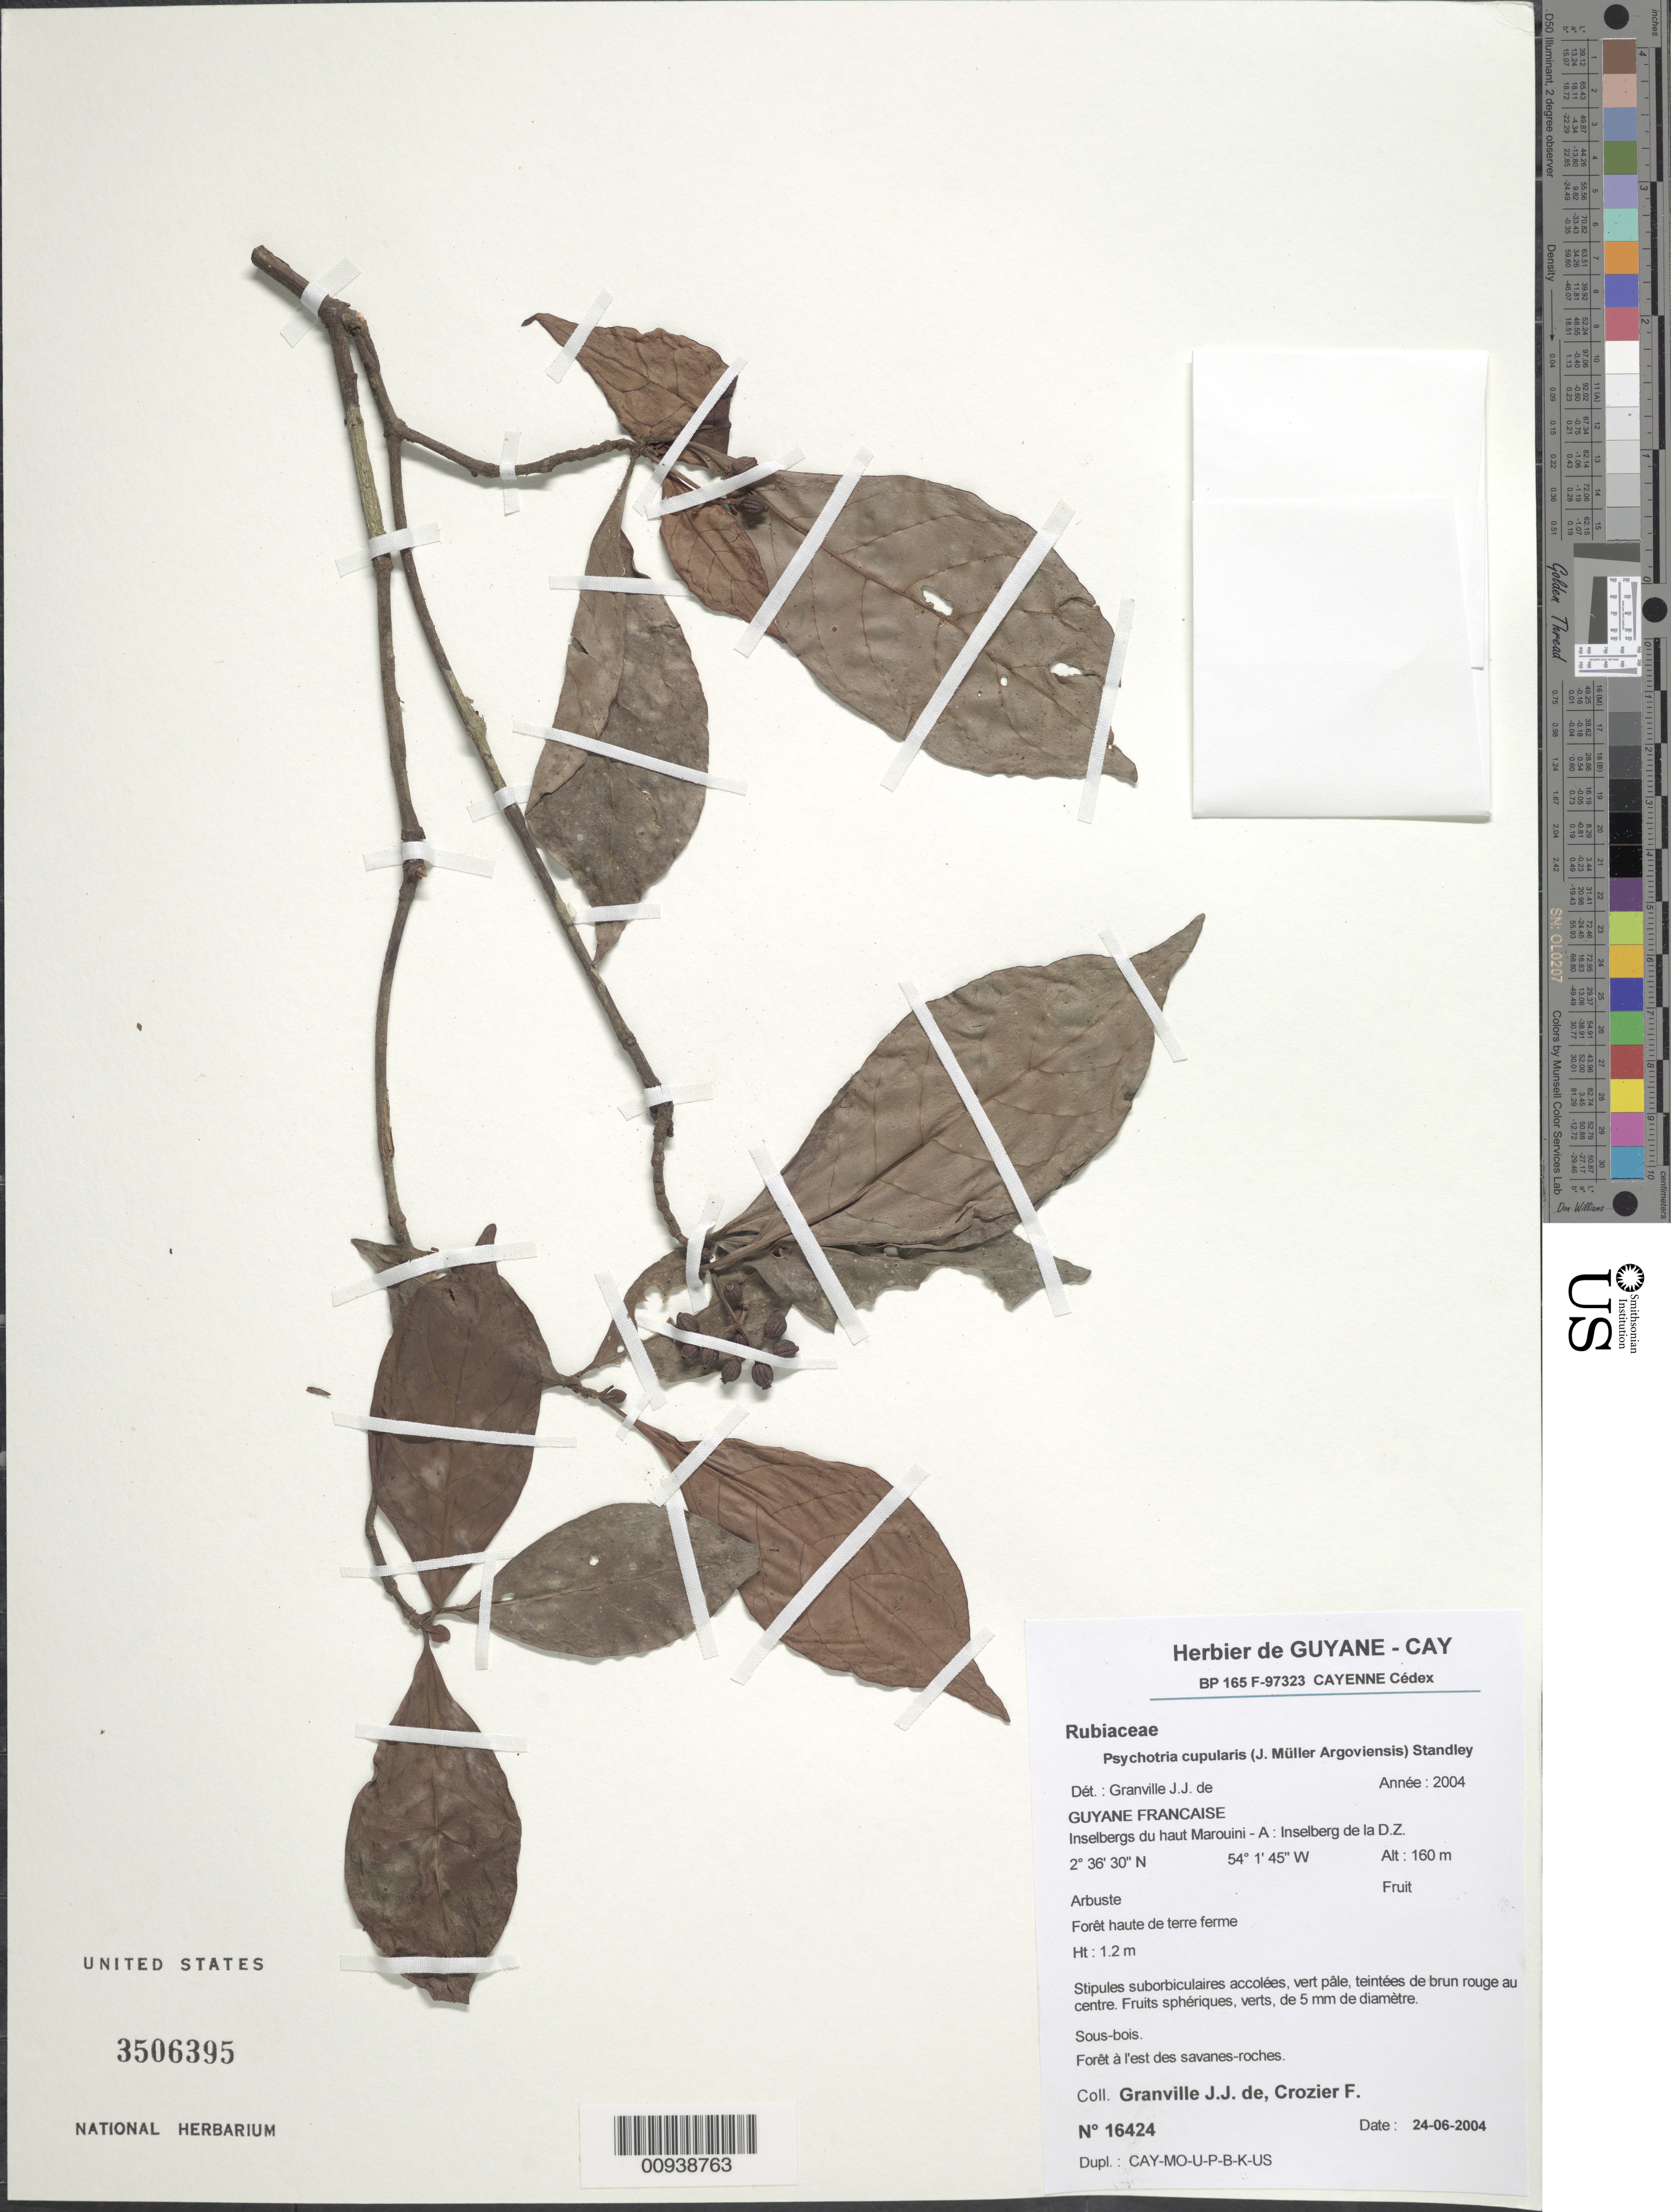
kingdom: Plantae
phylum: Tracheophyta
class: Magnoliopsida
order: Gentianales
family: Rubiaceae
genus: Psychotria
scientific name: Psychotria cupularis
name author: (Müll. Arg.) Standl.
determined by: Granville, J. J. de, (CAY), Institut de Recherche pour le Developpement (IRD) (FRENCH GUIANA)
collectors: J.-J. de Granville & F. Crozier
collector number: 16424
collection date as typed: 24-Jun-04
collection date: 2004-06-24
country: French Guiana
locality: Haut Marouini-A; Inselberg de la D.Z.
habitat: Forêt haute de terre ferme, l'est des savanes-roches; sous bois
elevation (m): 160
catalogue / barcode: US 3506395